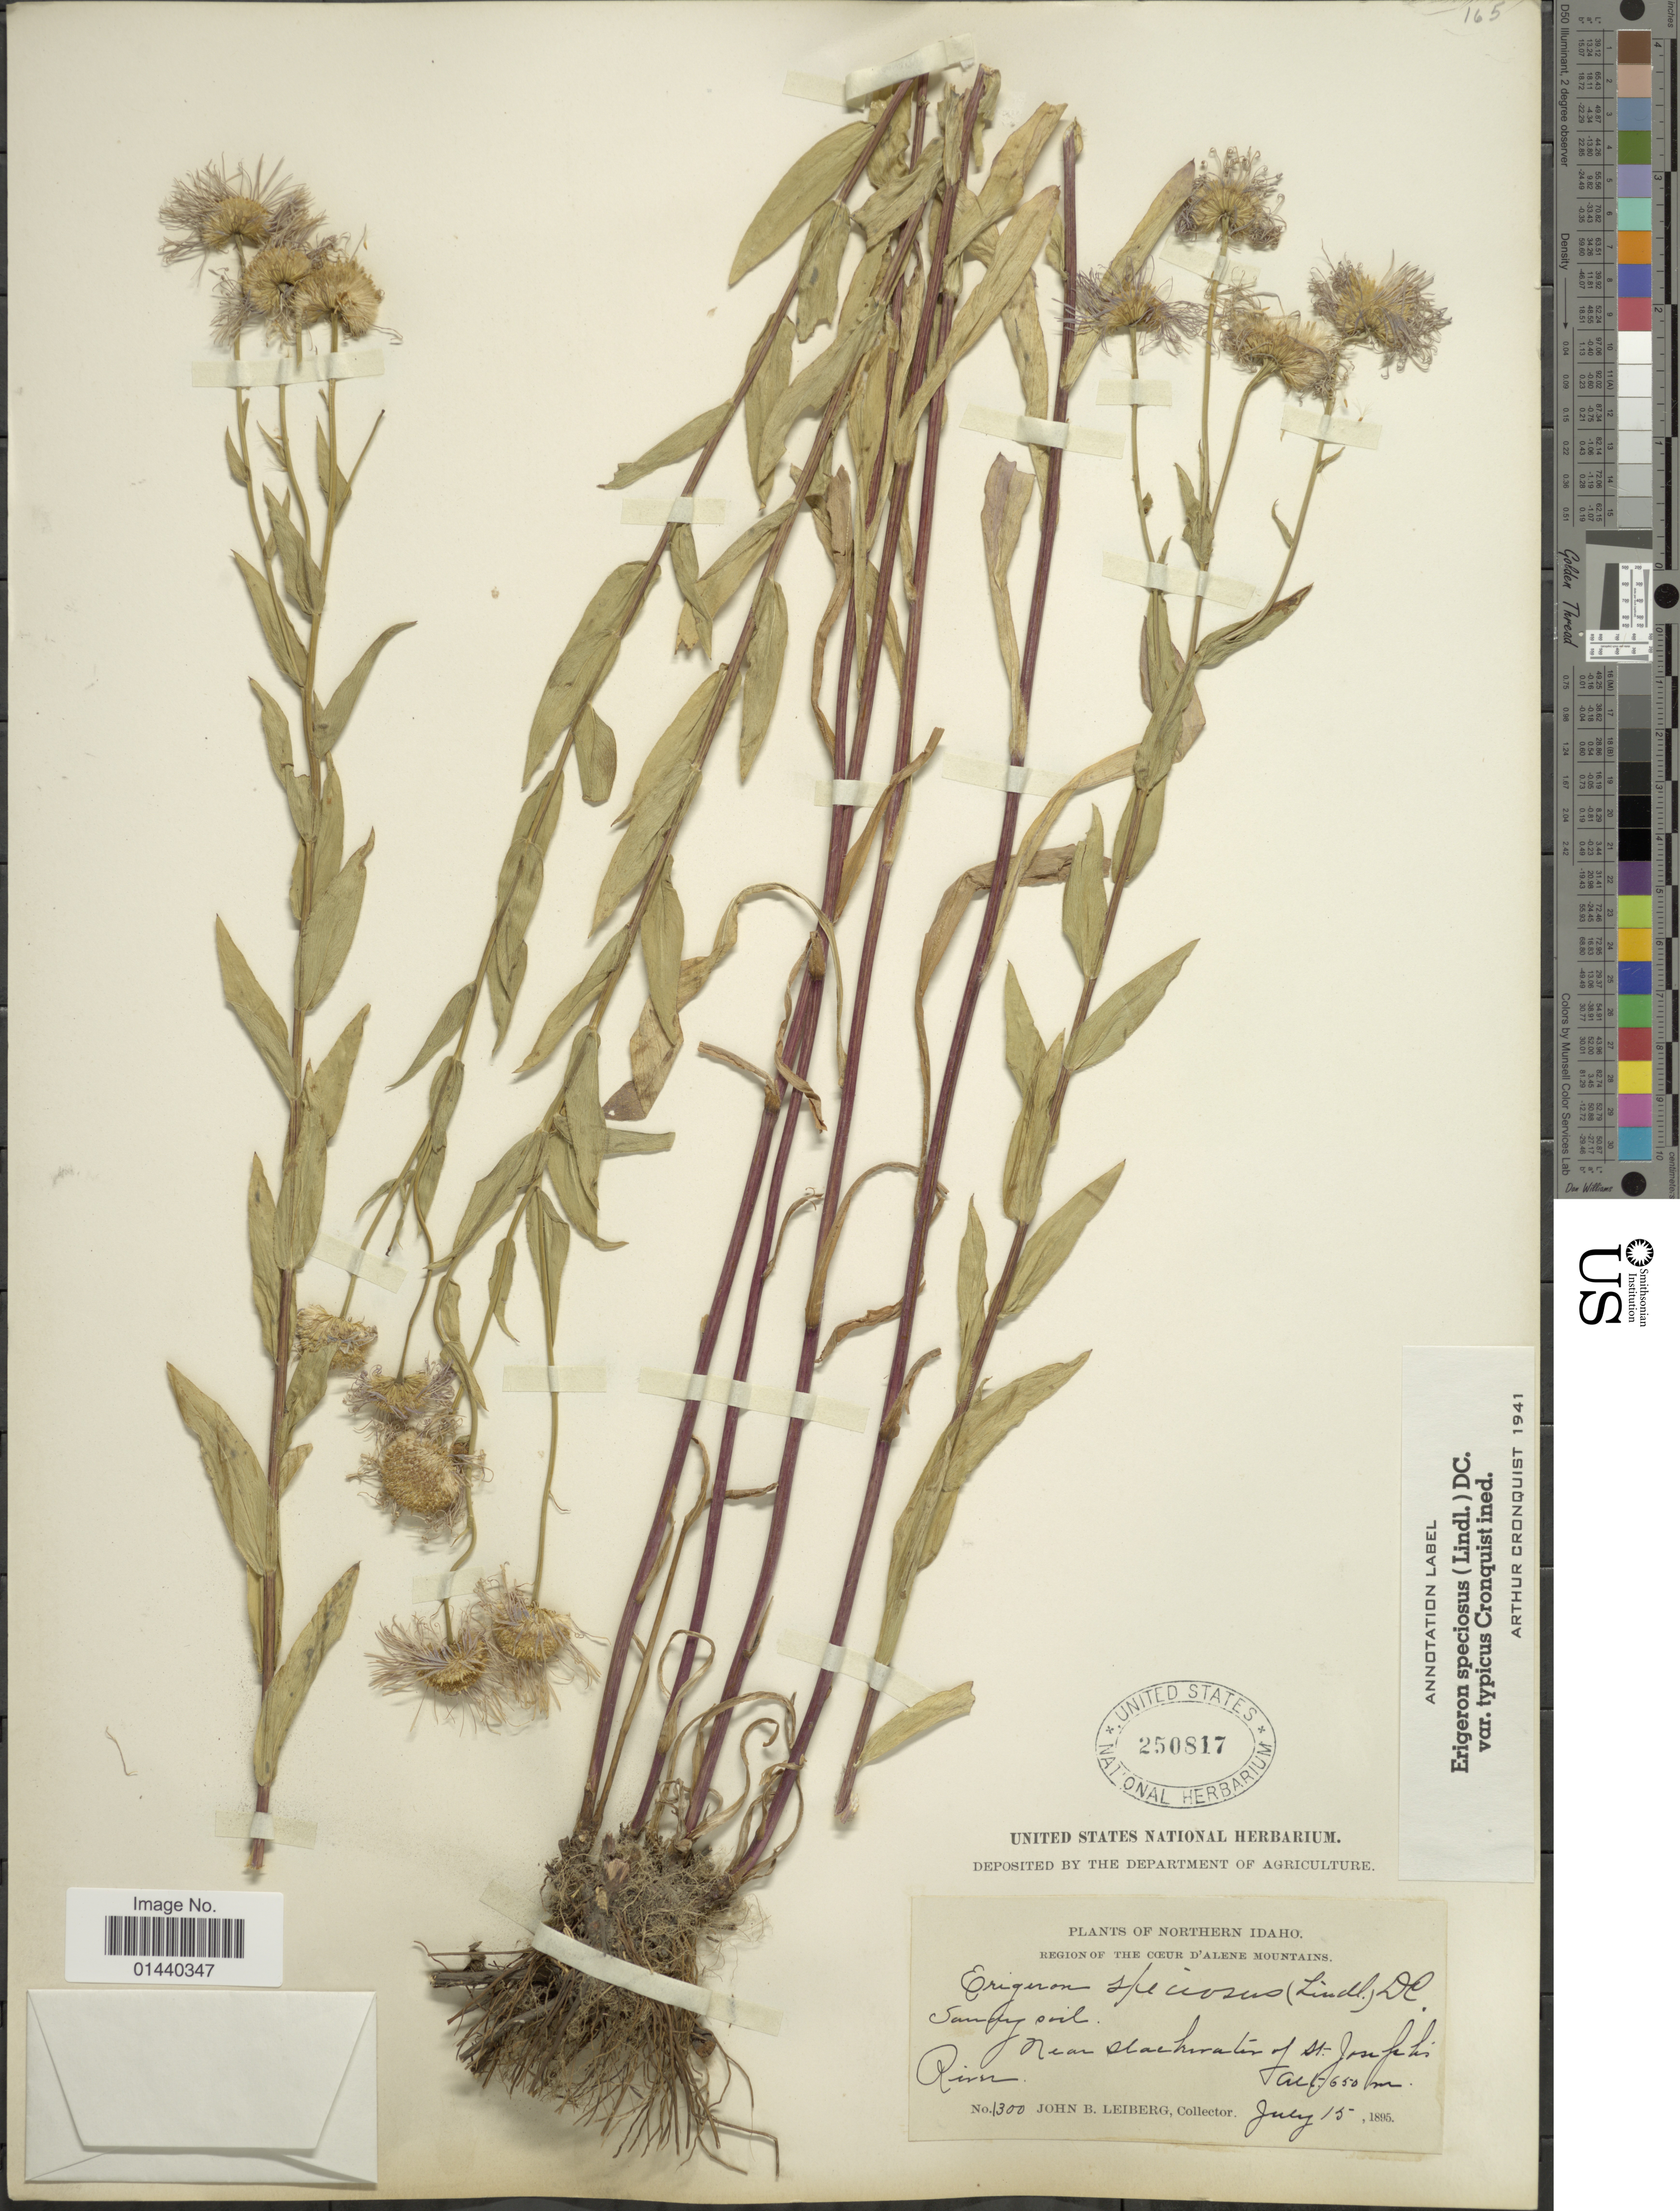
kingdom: Plantae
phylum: Tracheophyta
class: Magnoliopsida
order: Asterales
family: Asteraceae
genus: Erigeron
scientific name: Erigeron speciosus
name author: (Lindl.) DC.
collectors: J. B. Leiberg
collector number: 1300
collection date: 1895-07-15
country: United States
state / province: Idaho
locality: Northern Idaho, Region of the Coeur d'Alene Mountains. Near slackwater of St. Joseph's River.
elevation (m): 650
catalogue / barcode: US 250817